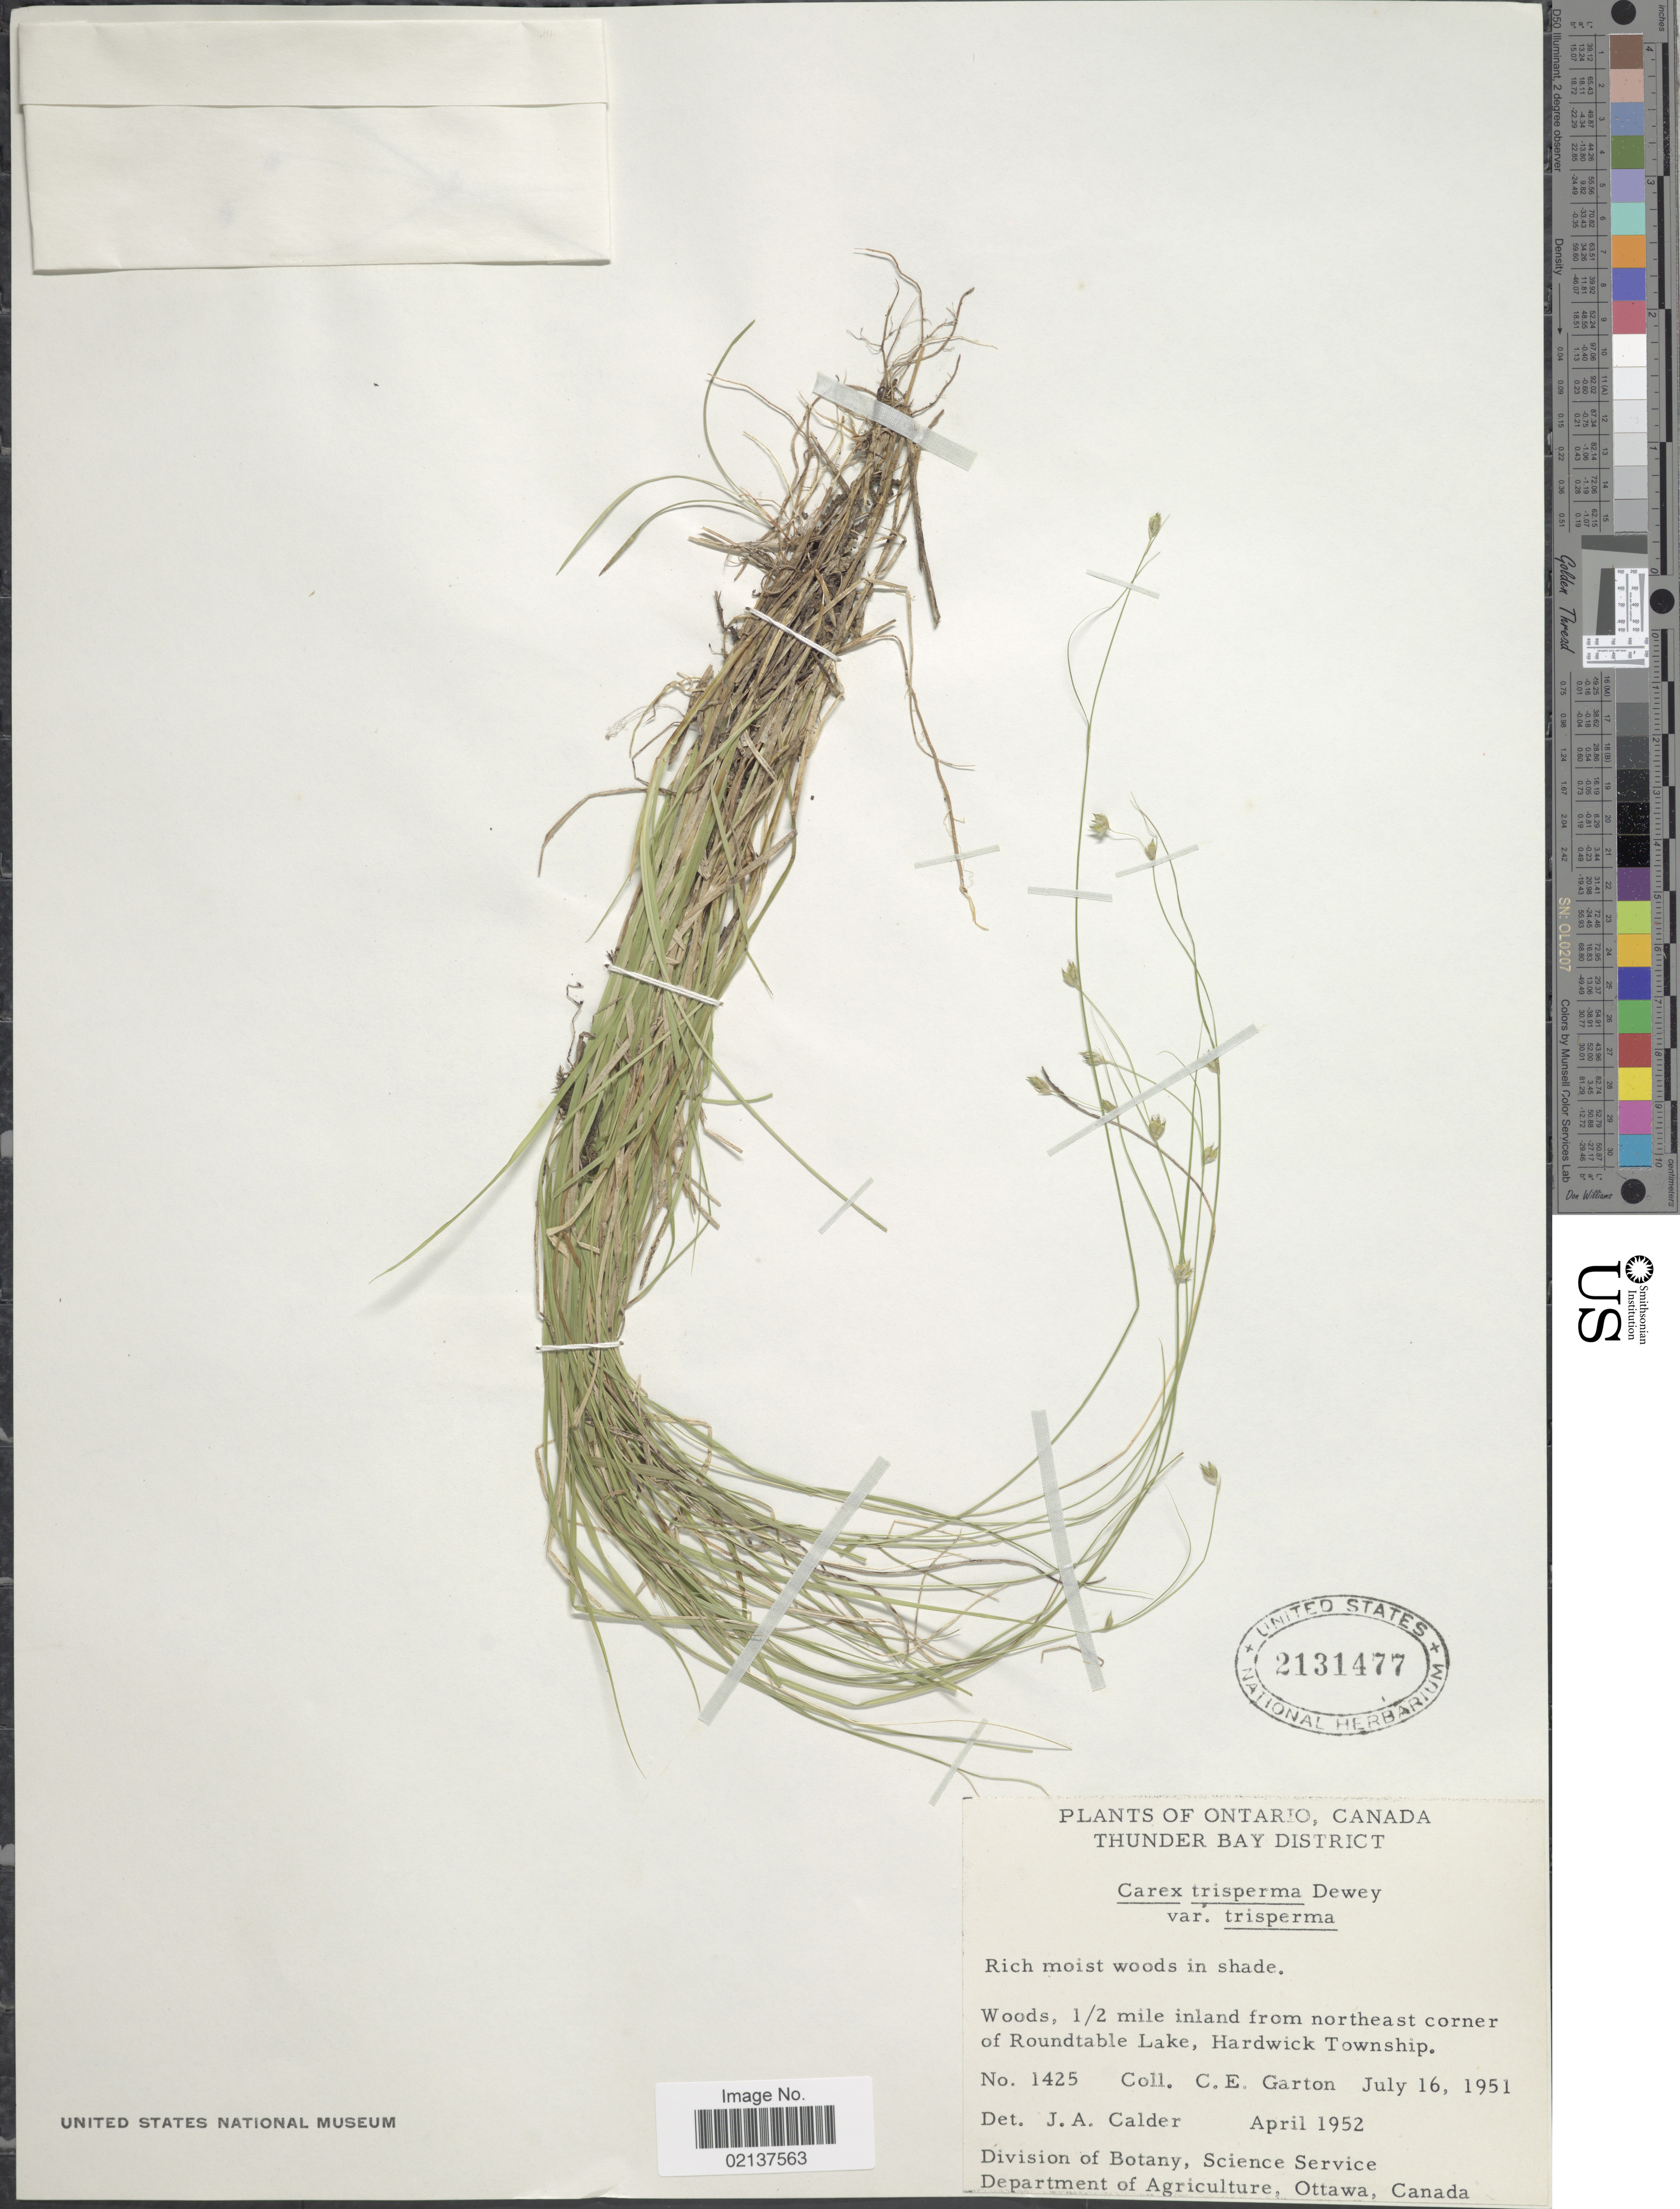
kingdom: Plantae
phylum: Tracheophyta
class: Liliopsida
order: Poales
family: Cyperaceae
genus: Carex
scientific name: Carex trisperma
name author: Dewey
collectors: C. E. Garton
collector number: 1425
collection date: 1951-07-16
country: Canada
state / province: Ontario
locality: Thunder Bay District, ½ mile inland from northeast corner of Roundtable Lake, Hardwick Township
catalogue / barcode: US 2131477